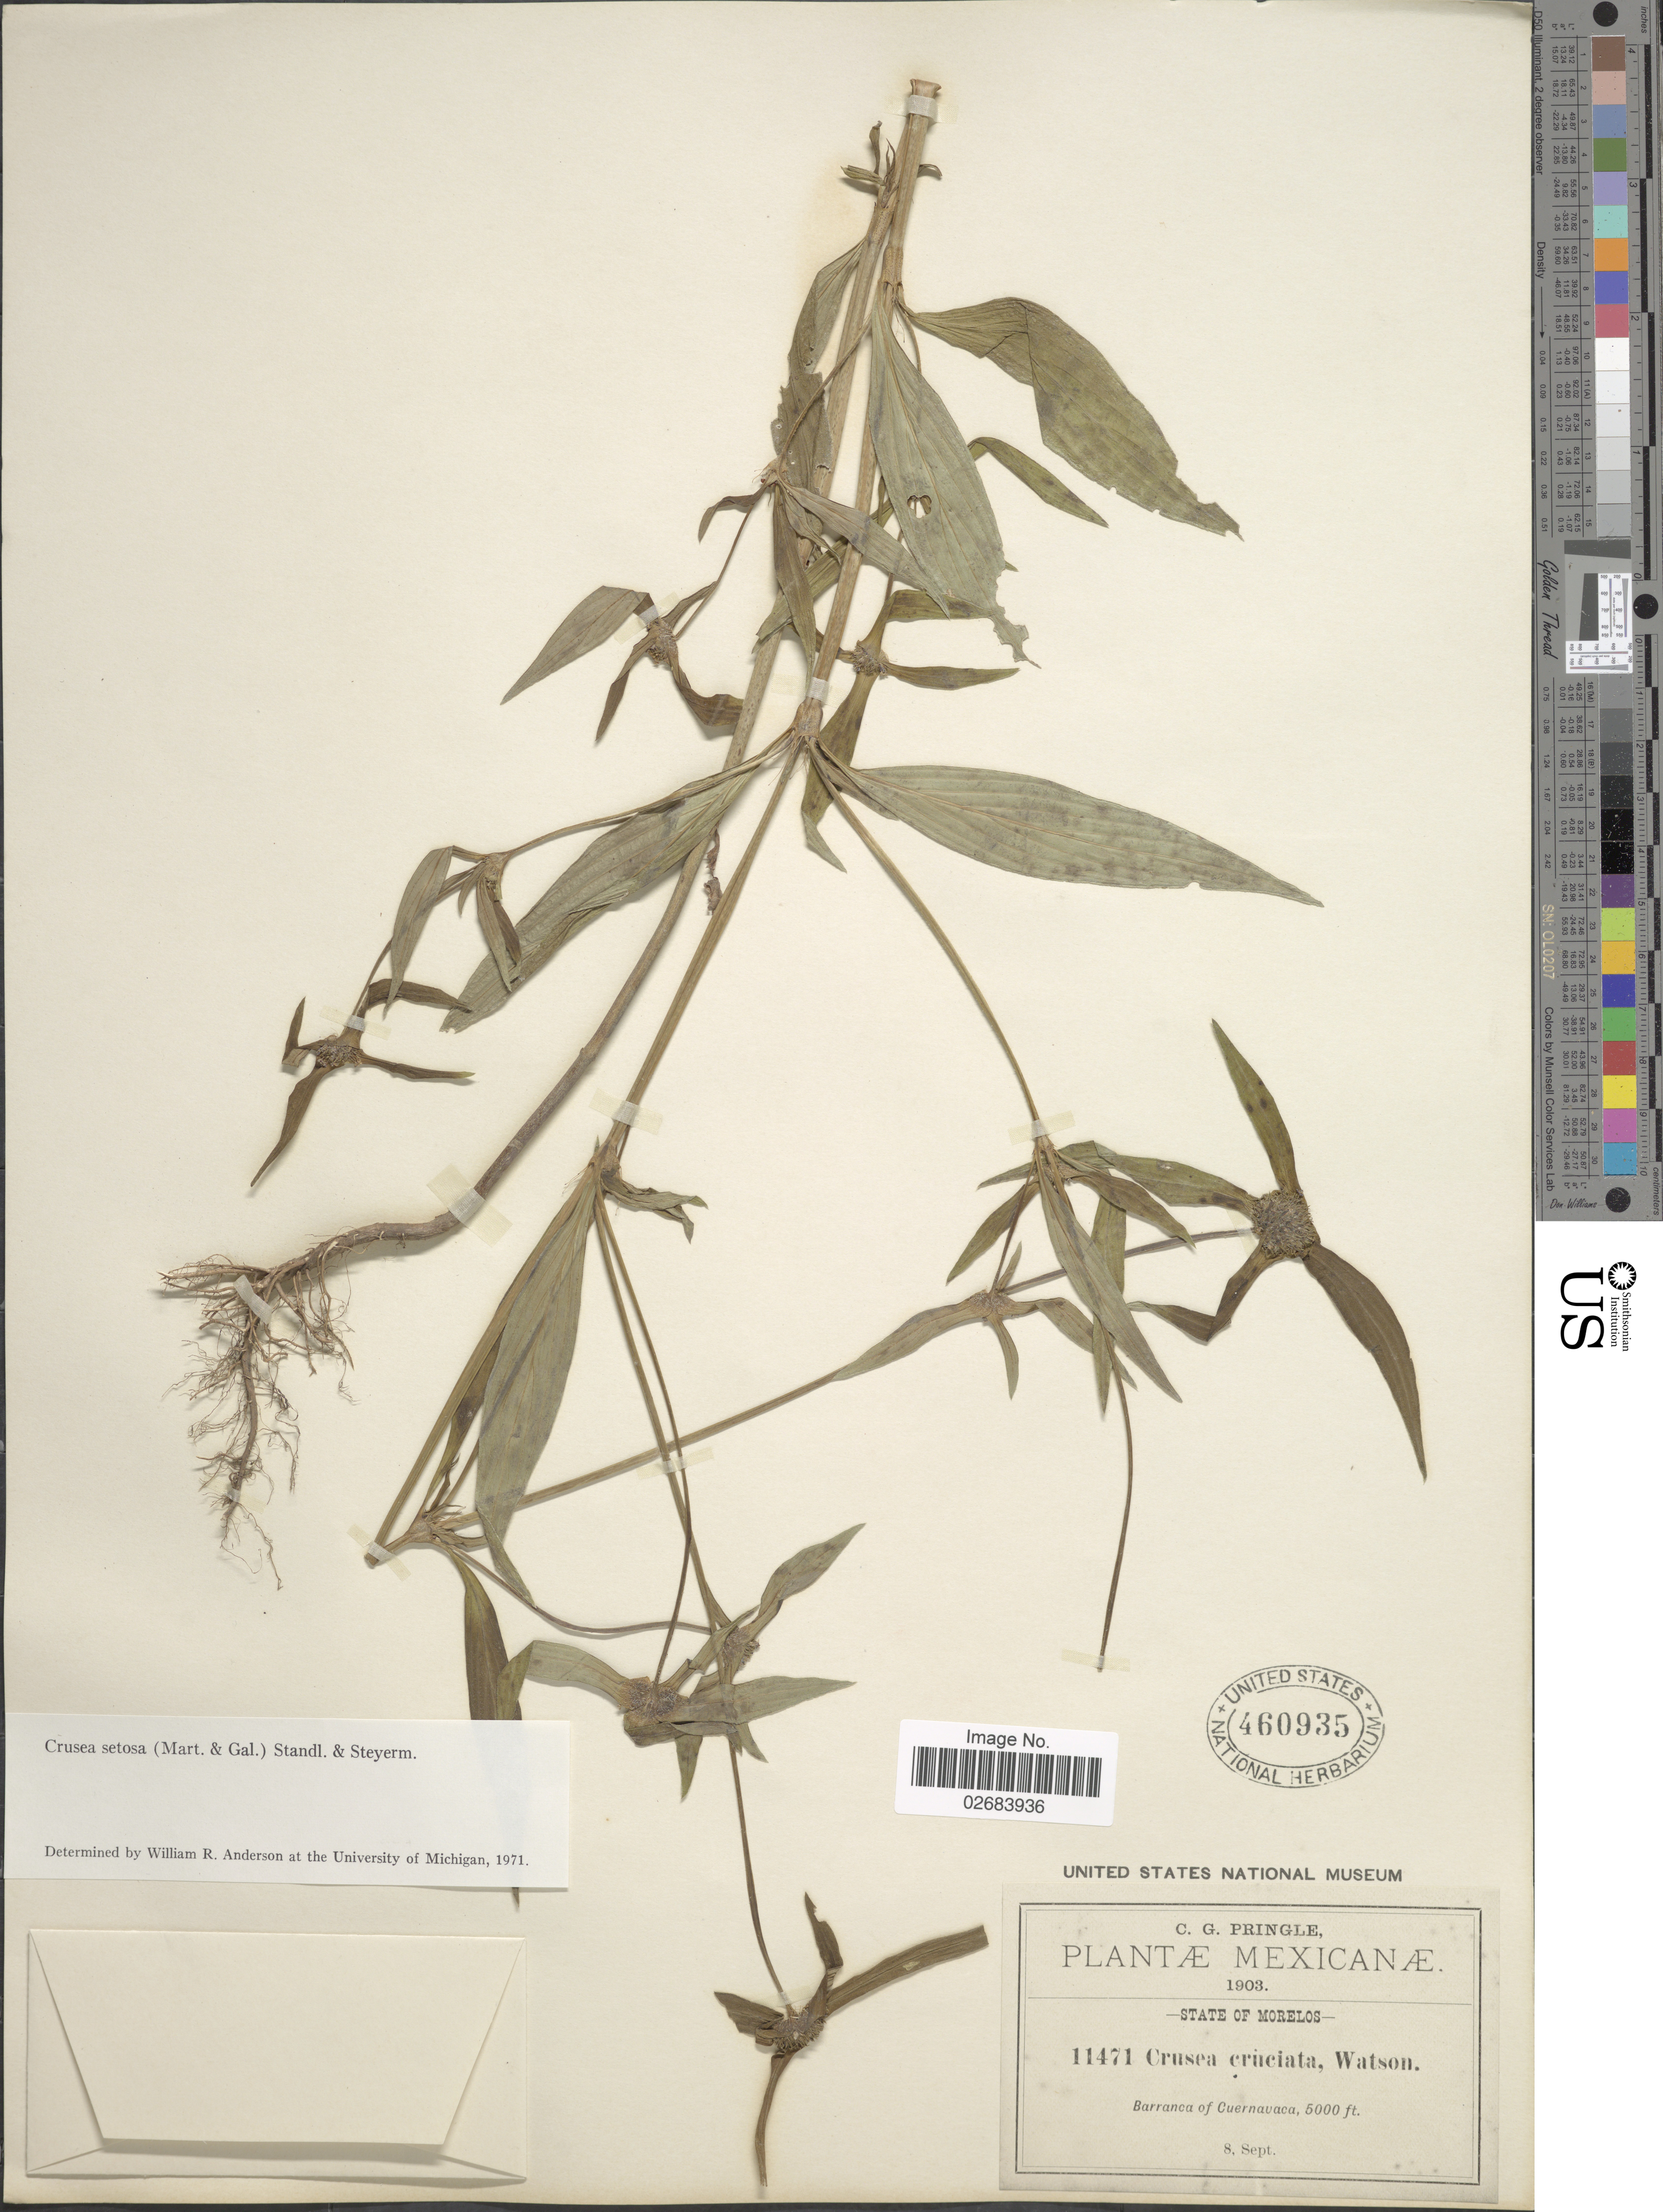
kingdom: Plantae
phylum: Tracheophyta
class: Magnoliopsida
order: Gentianales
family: Rubiaceae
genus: Crusea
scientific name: Crusea setosa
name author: (M. Martens & Galeotti) Standl. & Steyerm.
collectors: C. G. Pringle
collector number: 11471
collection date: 1903-09-08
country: Mexico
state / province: Morelos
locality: Barranca of Cuernavaca.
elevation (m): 1524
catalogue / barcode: US 460935